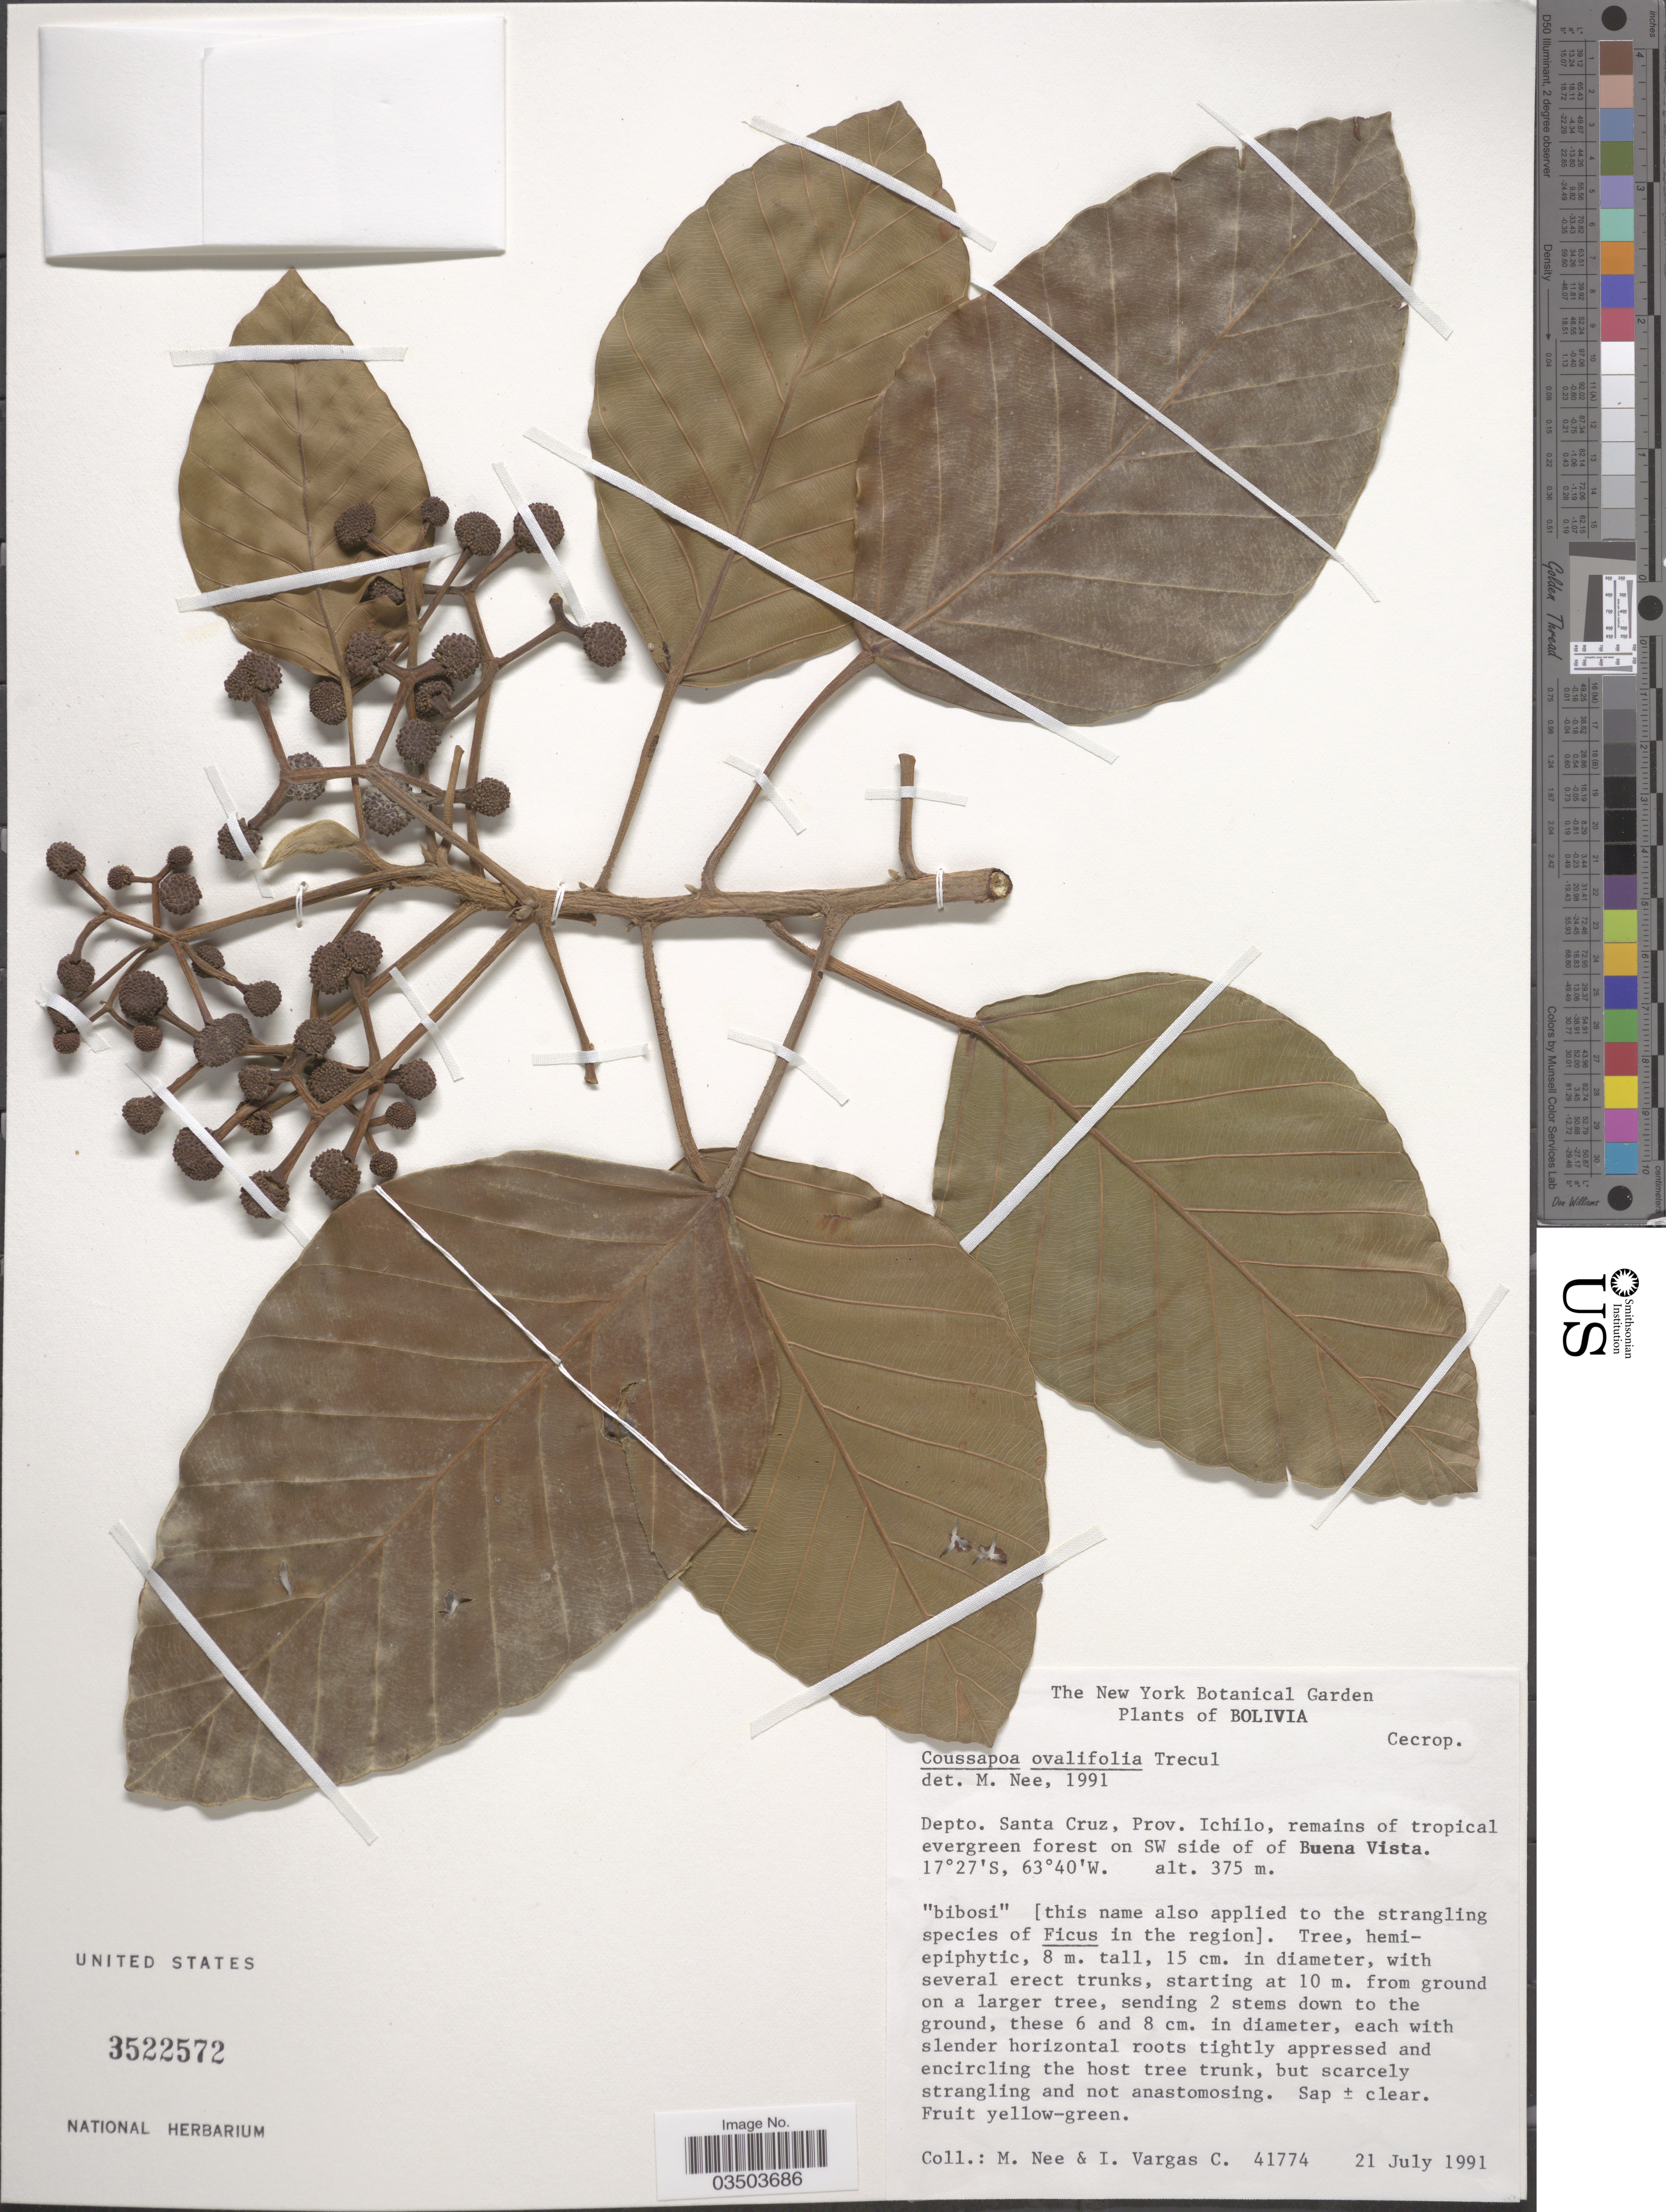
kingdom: Plantae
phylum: Tracheophyta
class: Magnoliopsida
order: Rosales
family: Urticaceae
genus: Coussapoa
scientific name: Coussapoa ovalifolia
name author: Trécul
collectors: M. Nee & I. Vargas C.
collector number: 41774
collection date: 1991-07-21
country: Bolivia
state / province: Santa Cruz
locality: Depto. Santa Cruz, Prov. Ichilo, remains of tropical evergreen forest on SW side of of Buena Vista.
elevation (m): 375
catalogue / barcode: US 3522572